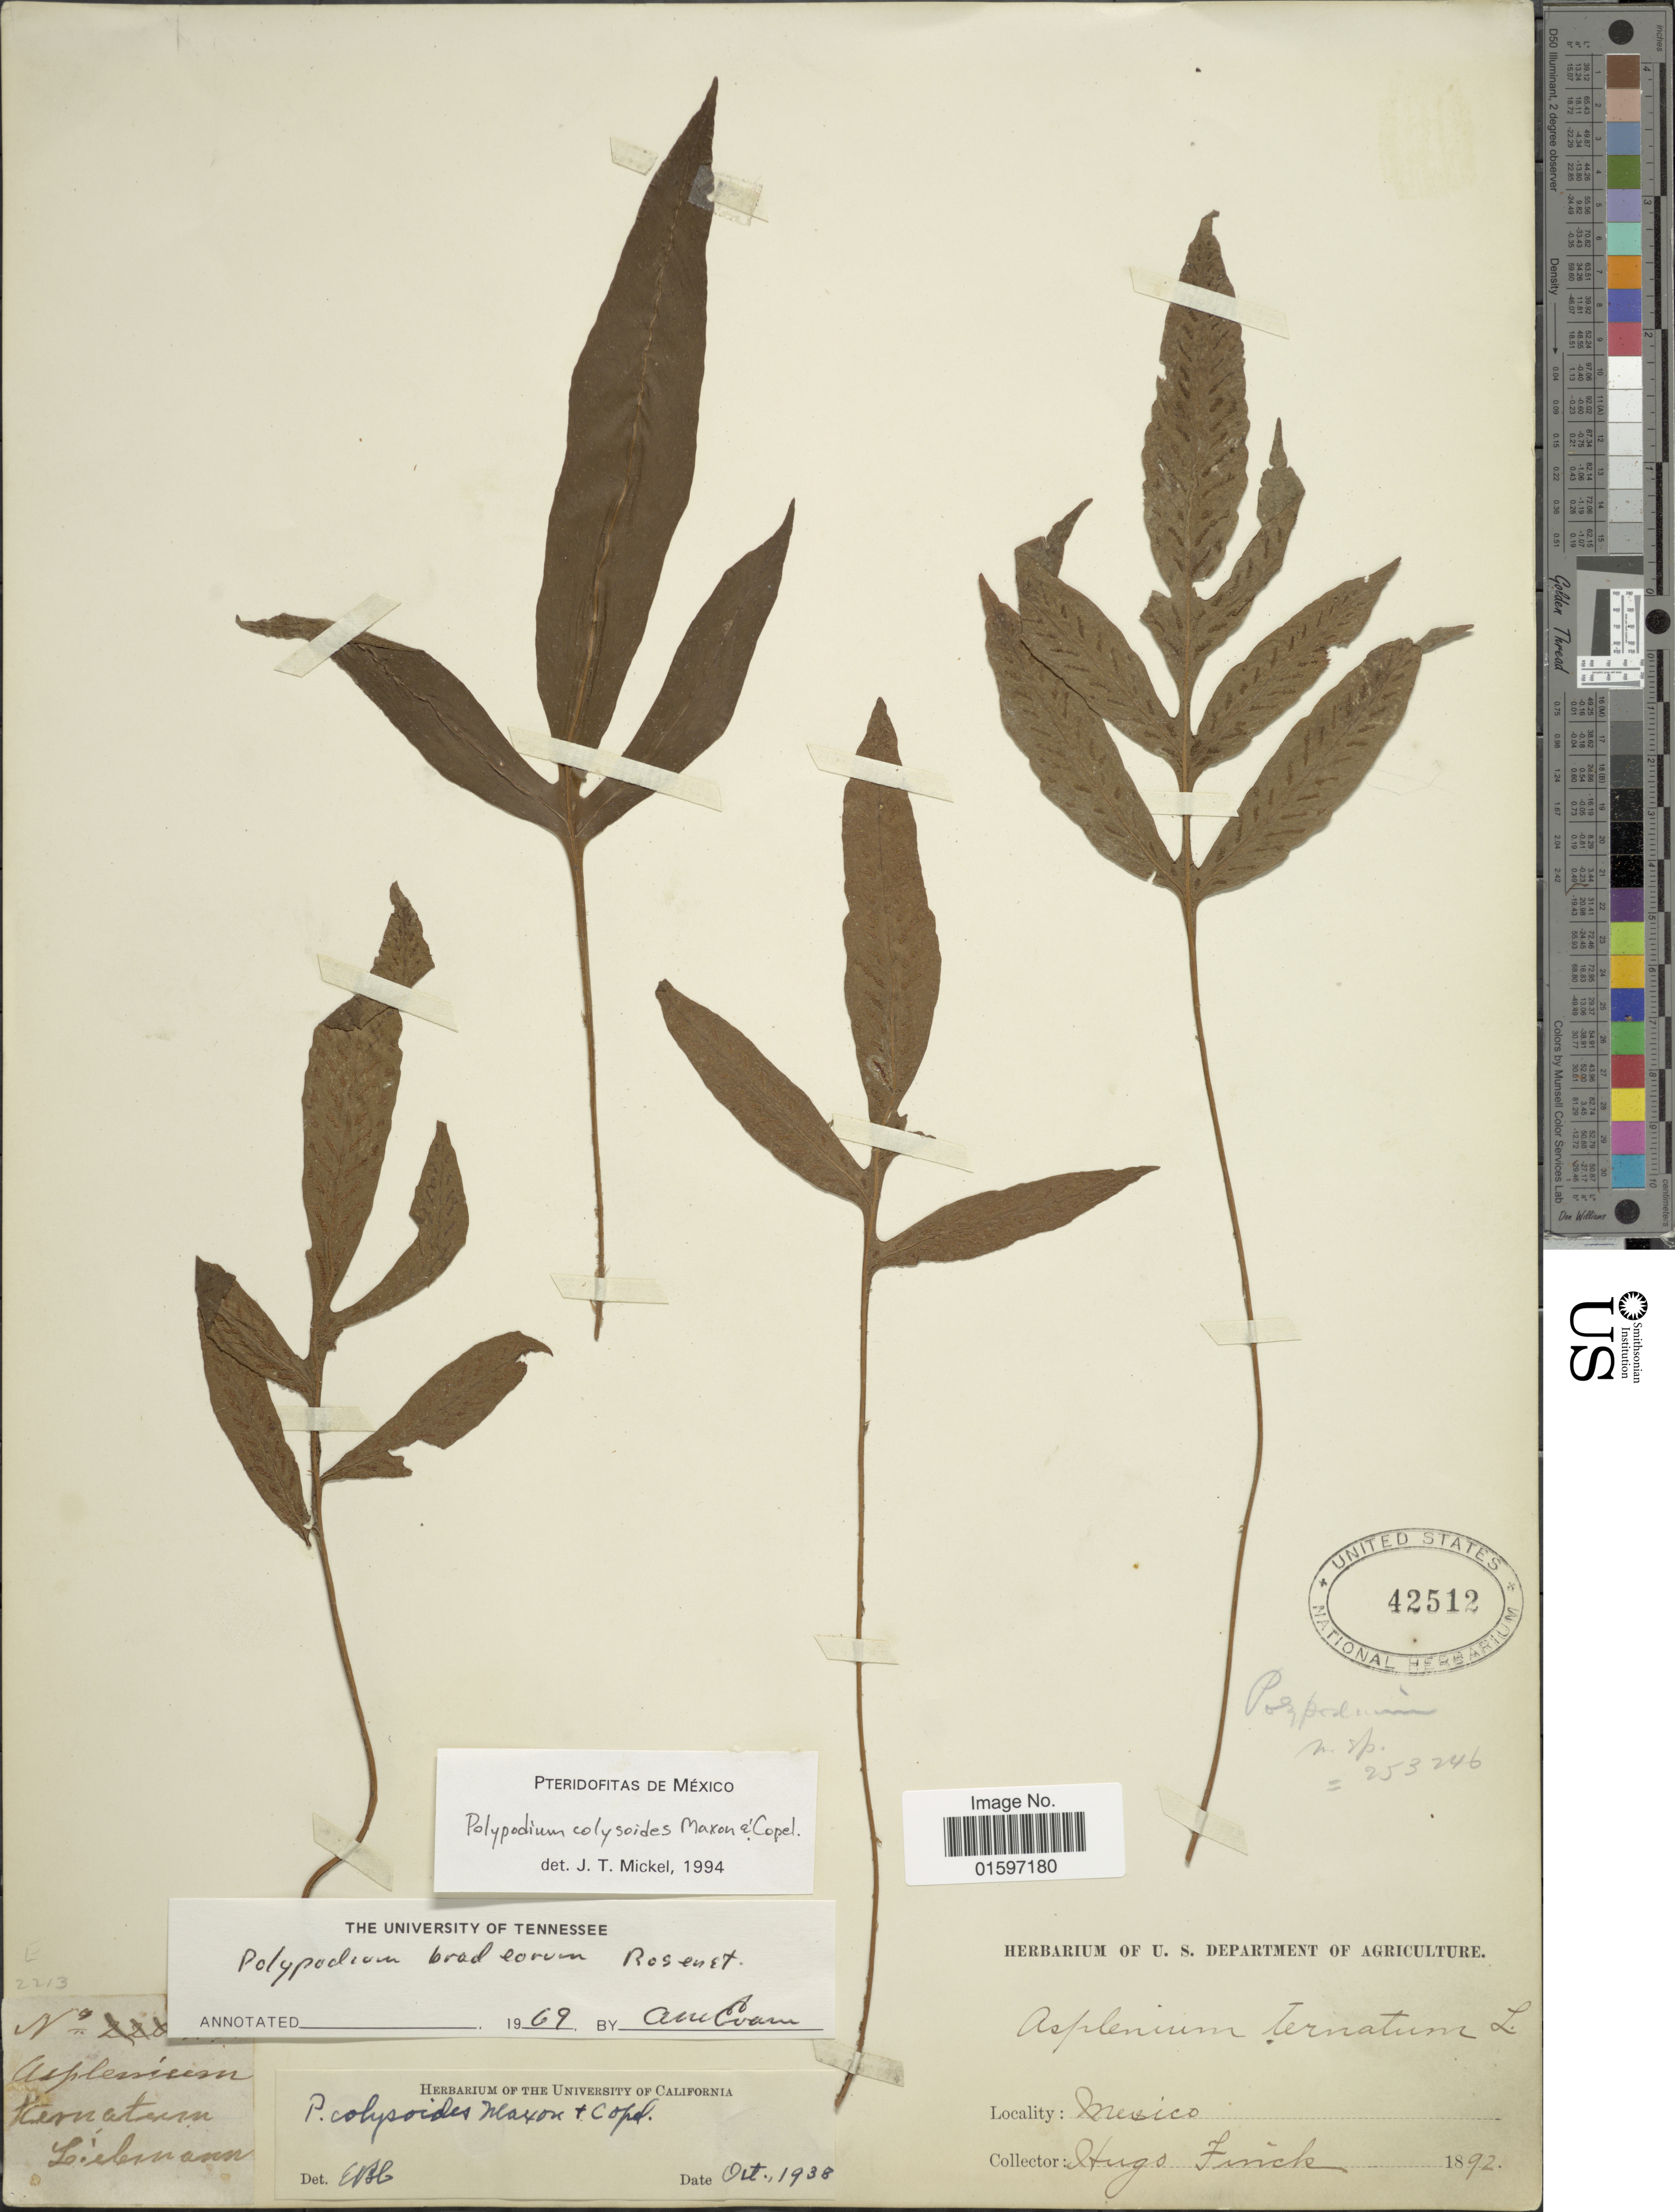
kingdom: Plantae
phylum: Tracheophyta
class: Polypodiopsida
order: Polypodiales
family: Polypodiaceae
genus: Pleopeltis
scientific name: Pleopeltis bradeorum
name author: (Rosenst.)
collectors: H. Finck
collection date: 1892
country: Mexico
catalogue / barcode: US 42512